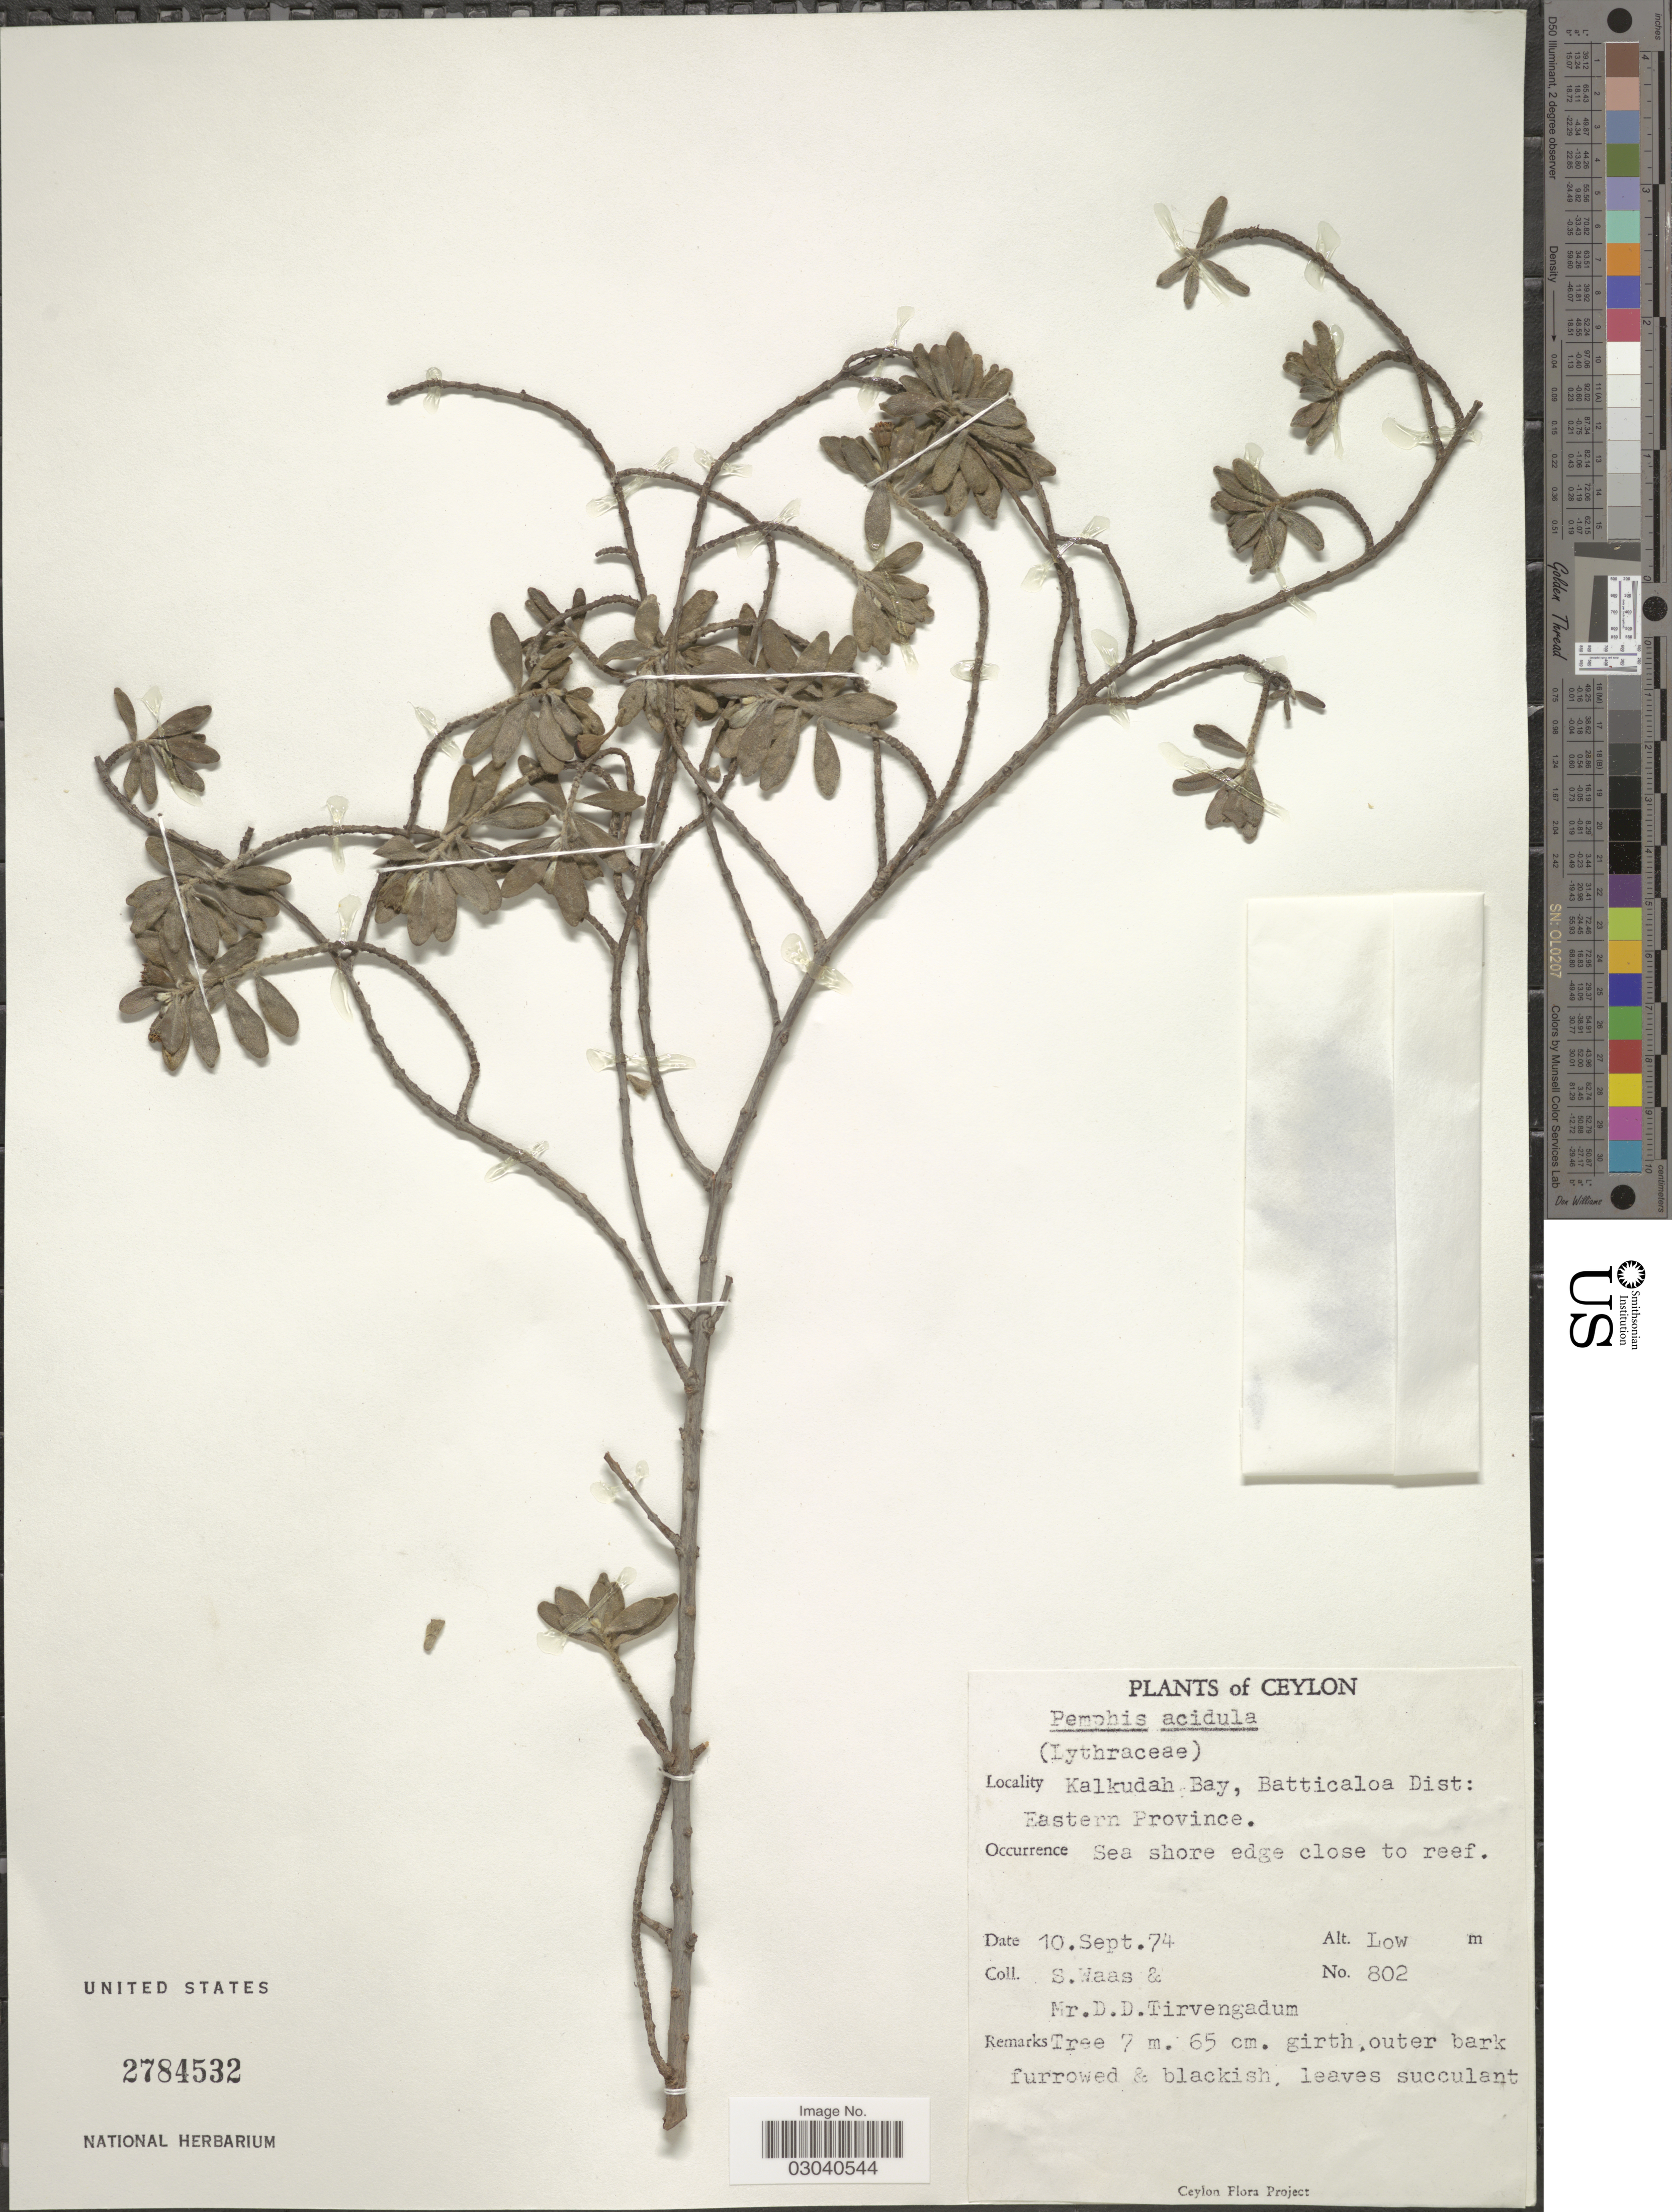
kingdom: Plantae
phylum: Tracheophyta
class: Magnoliopsida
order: Myrtales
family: Lythraceae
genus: Pemphis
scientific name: Pemphis acidula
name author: J.R. Forst. & G. Forst.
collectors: S. Waas & D. Tirvengadum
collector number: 802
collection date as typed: Transcribed d/m/y: 10/9/74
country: Sri Lanka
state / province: Eastern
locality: Ceylon. Kalkudah Bay, Batticaloa Dist. Sea shore edge close to reef.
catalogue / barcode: US 2784532